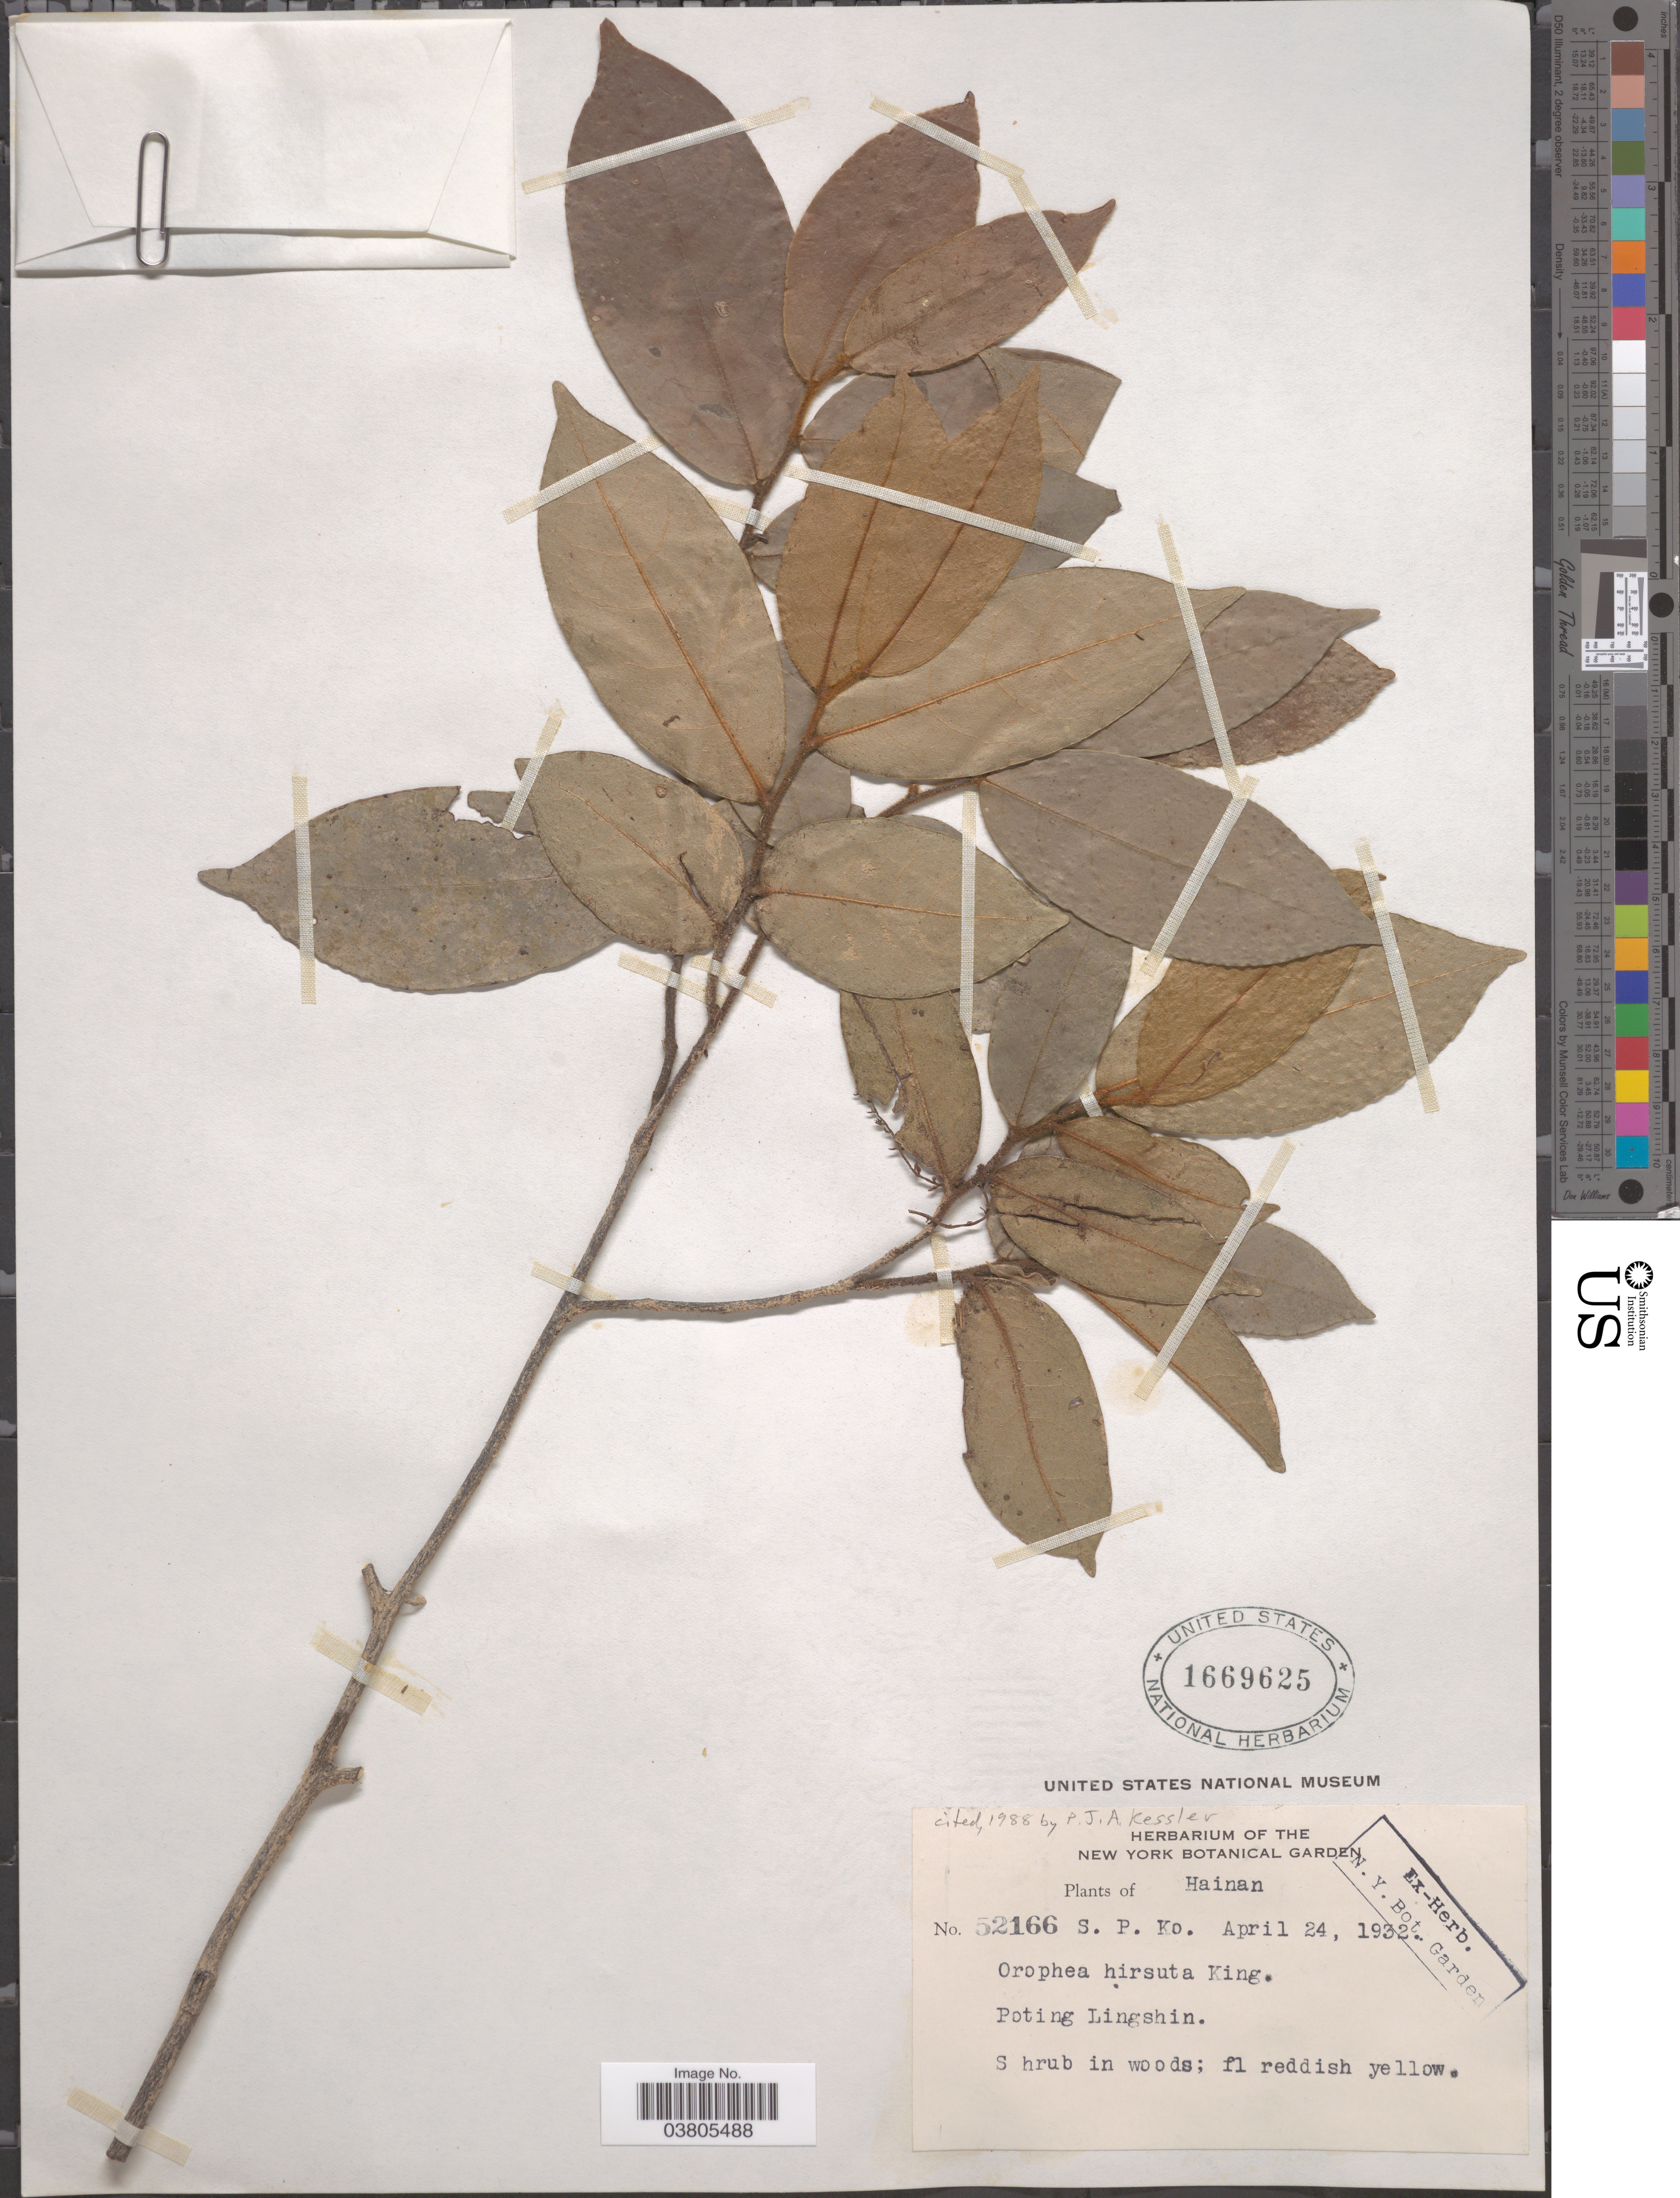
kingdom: Plantae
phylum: Tracheophyta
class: Magnoliopsida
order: Magnoliales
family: Annonaceae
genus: Orophea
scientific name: Orophea hirsuta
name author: King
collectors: S. P. Ko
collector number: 52166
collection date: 1932-04-24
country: China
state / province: Hainan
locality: Poting Lingshin.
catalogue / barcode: US 1669625